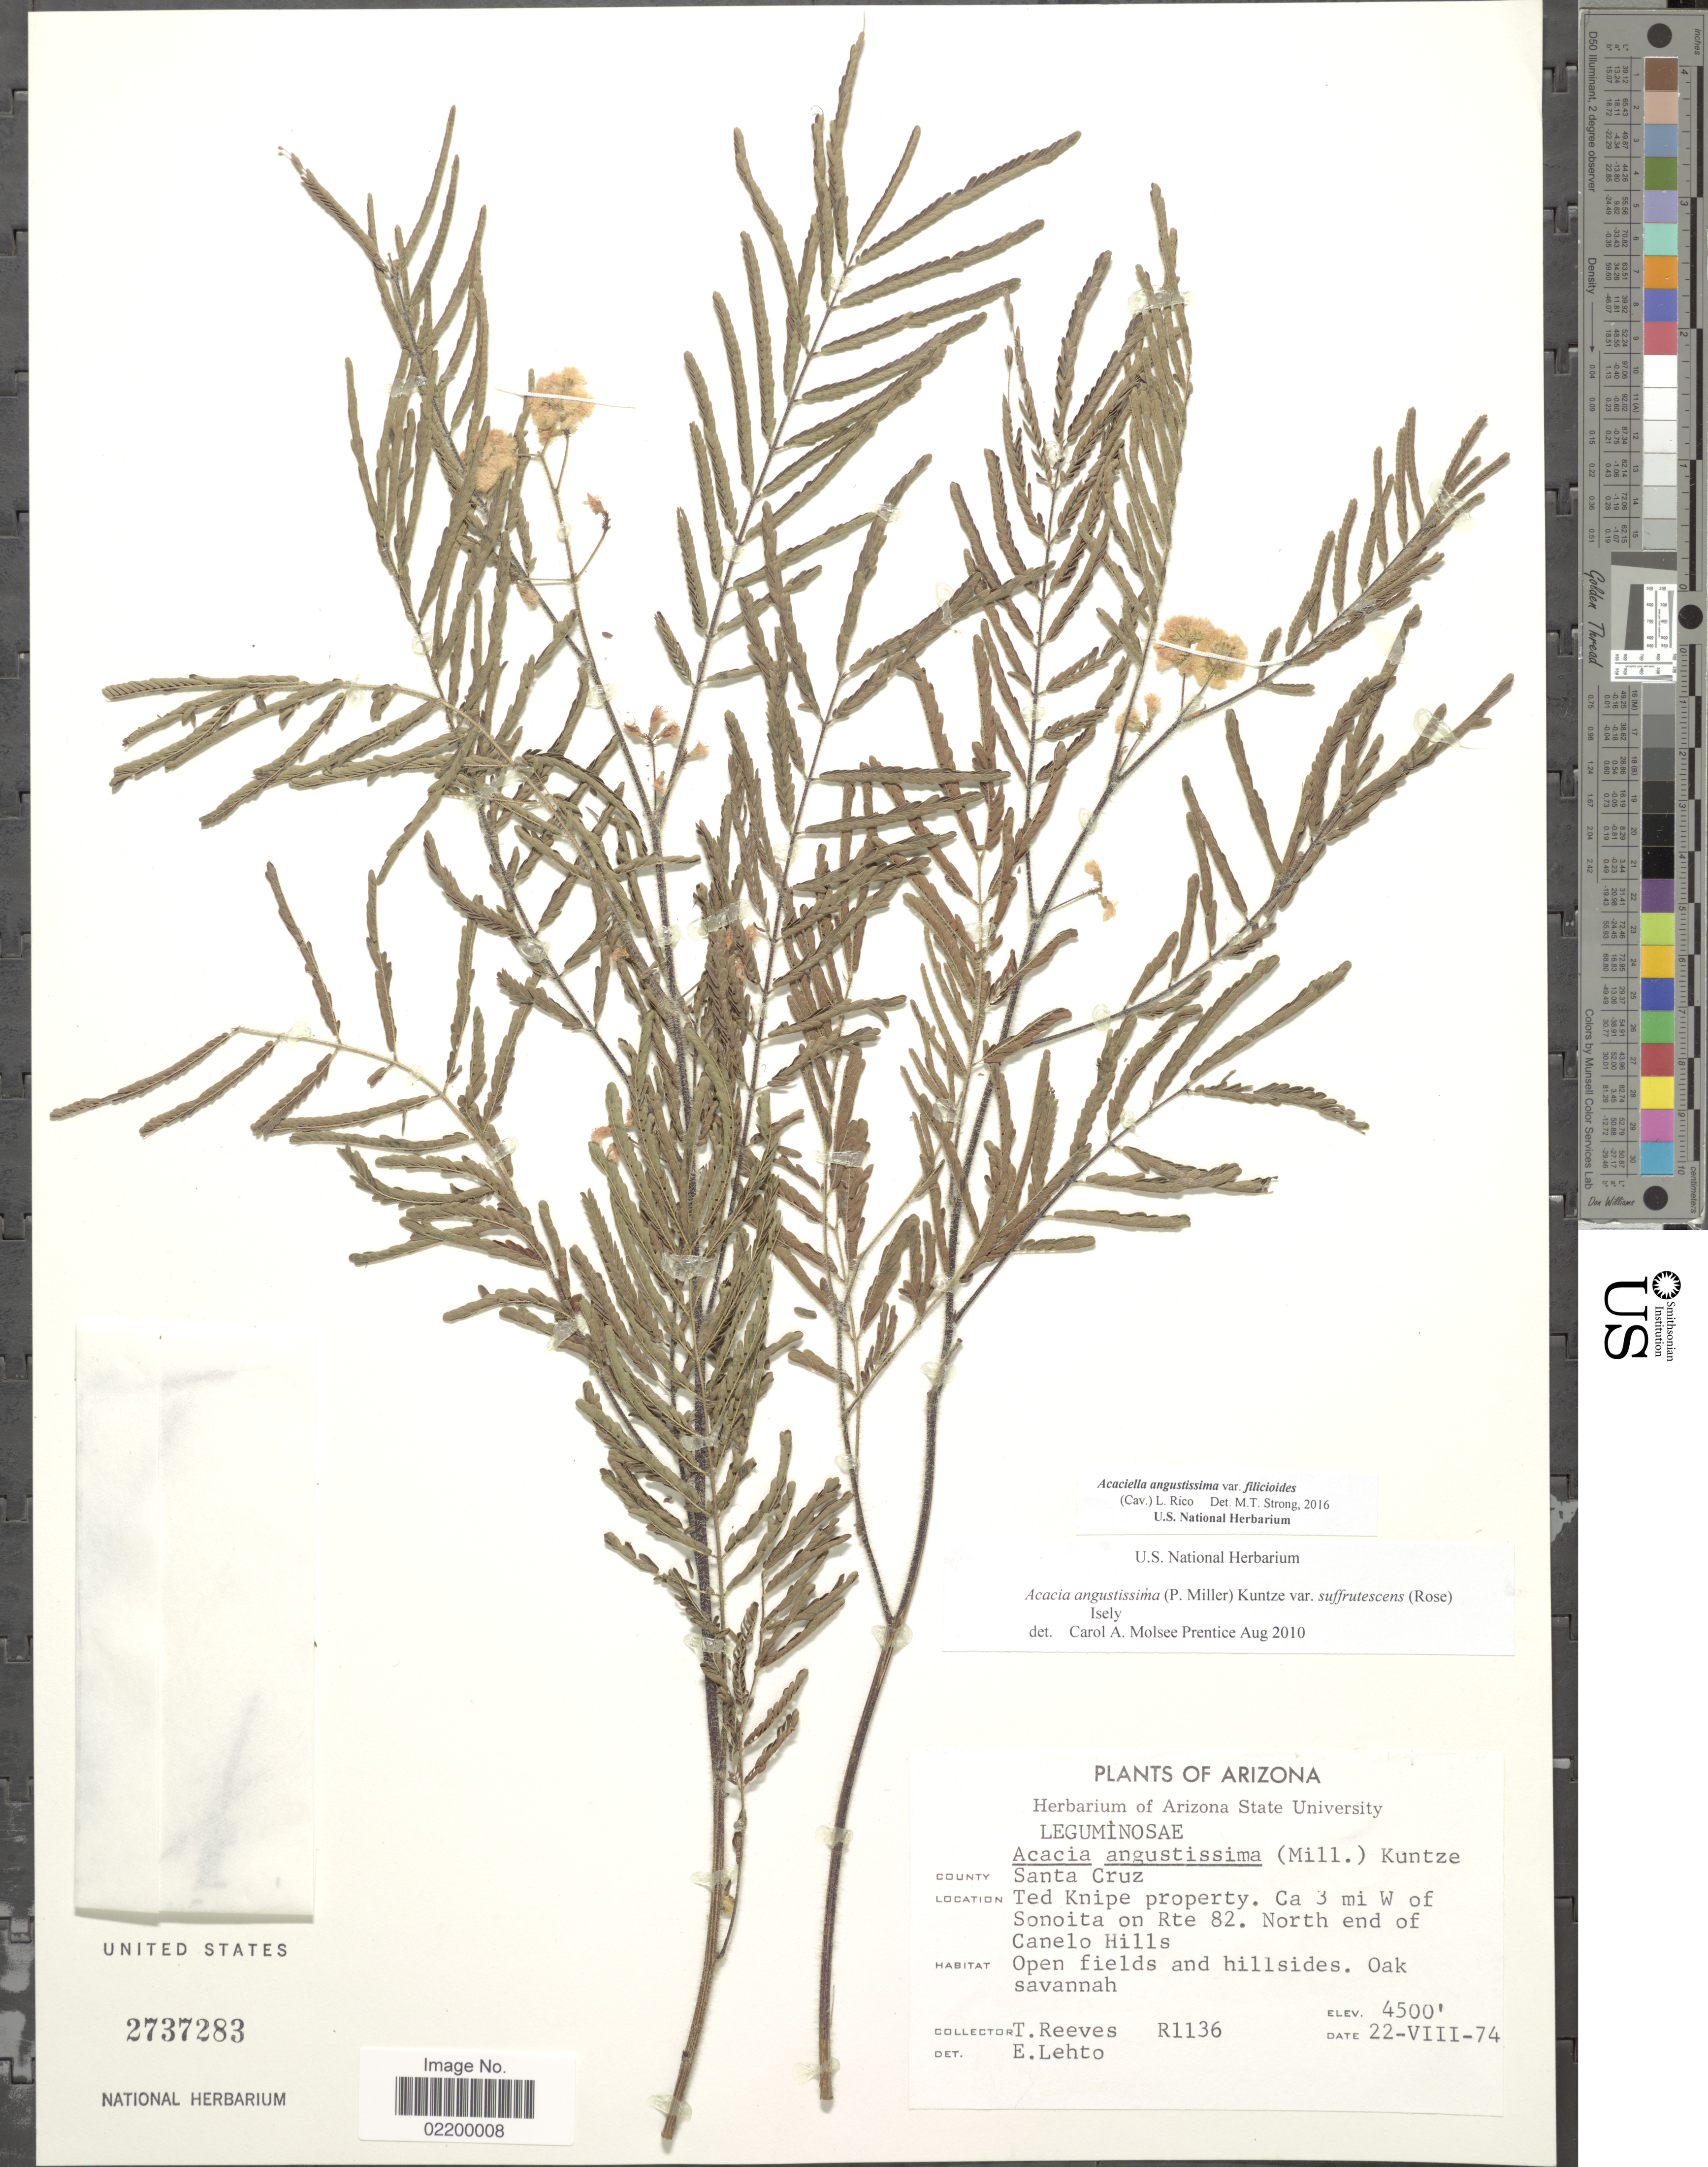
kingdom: Plantae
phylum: Tracheophyta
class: Magnoliopsida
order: Fabales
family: Fabaceae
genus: Acaciella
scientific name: Acaciella angustissima var. filicioides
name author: (Cav.) L. Rico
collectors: T. Reeves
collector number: R1136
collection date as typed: Transcribed d/m/y: 22/8/74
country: United States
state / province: Arizona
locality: Ted knipe property Ca 3 mi W of Sonoita on Rte 82. North end of Canelo hills. County: Santa Cruz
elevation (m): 1372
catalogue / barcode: US 2737283